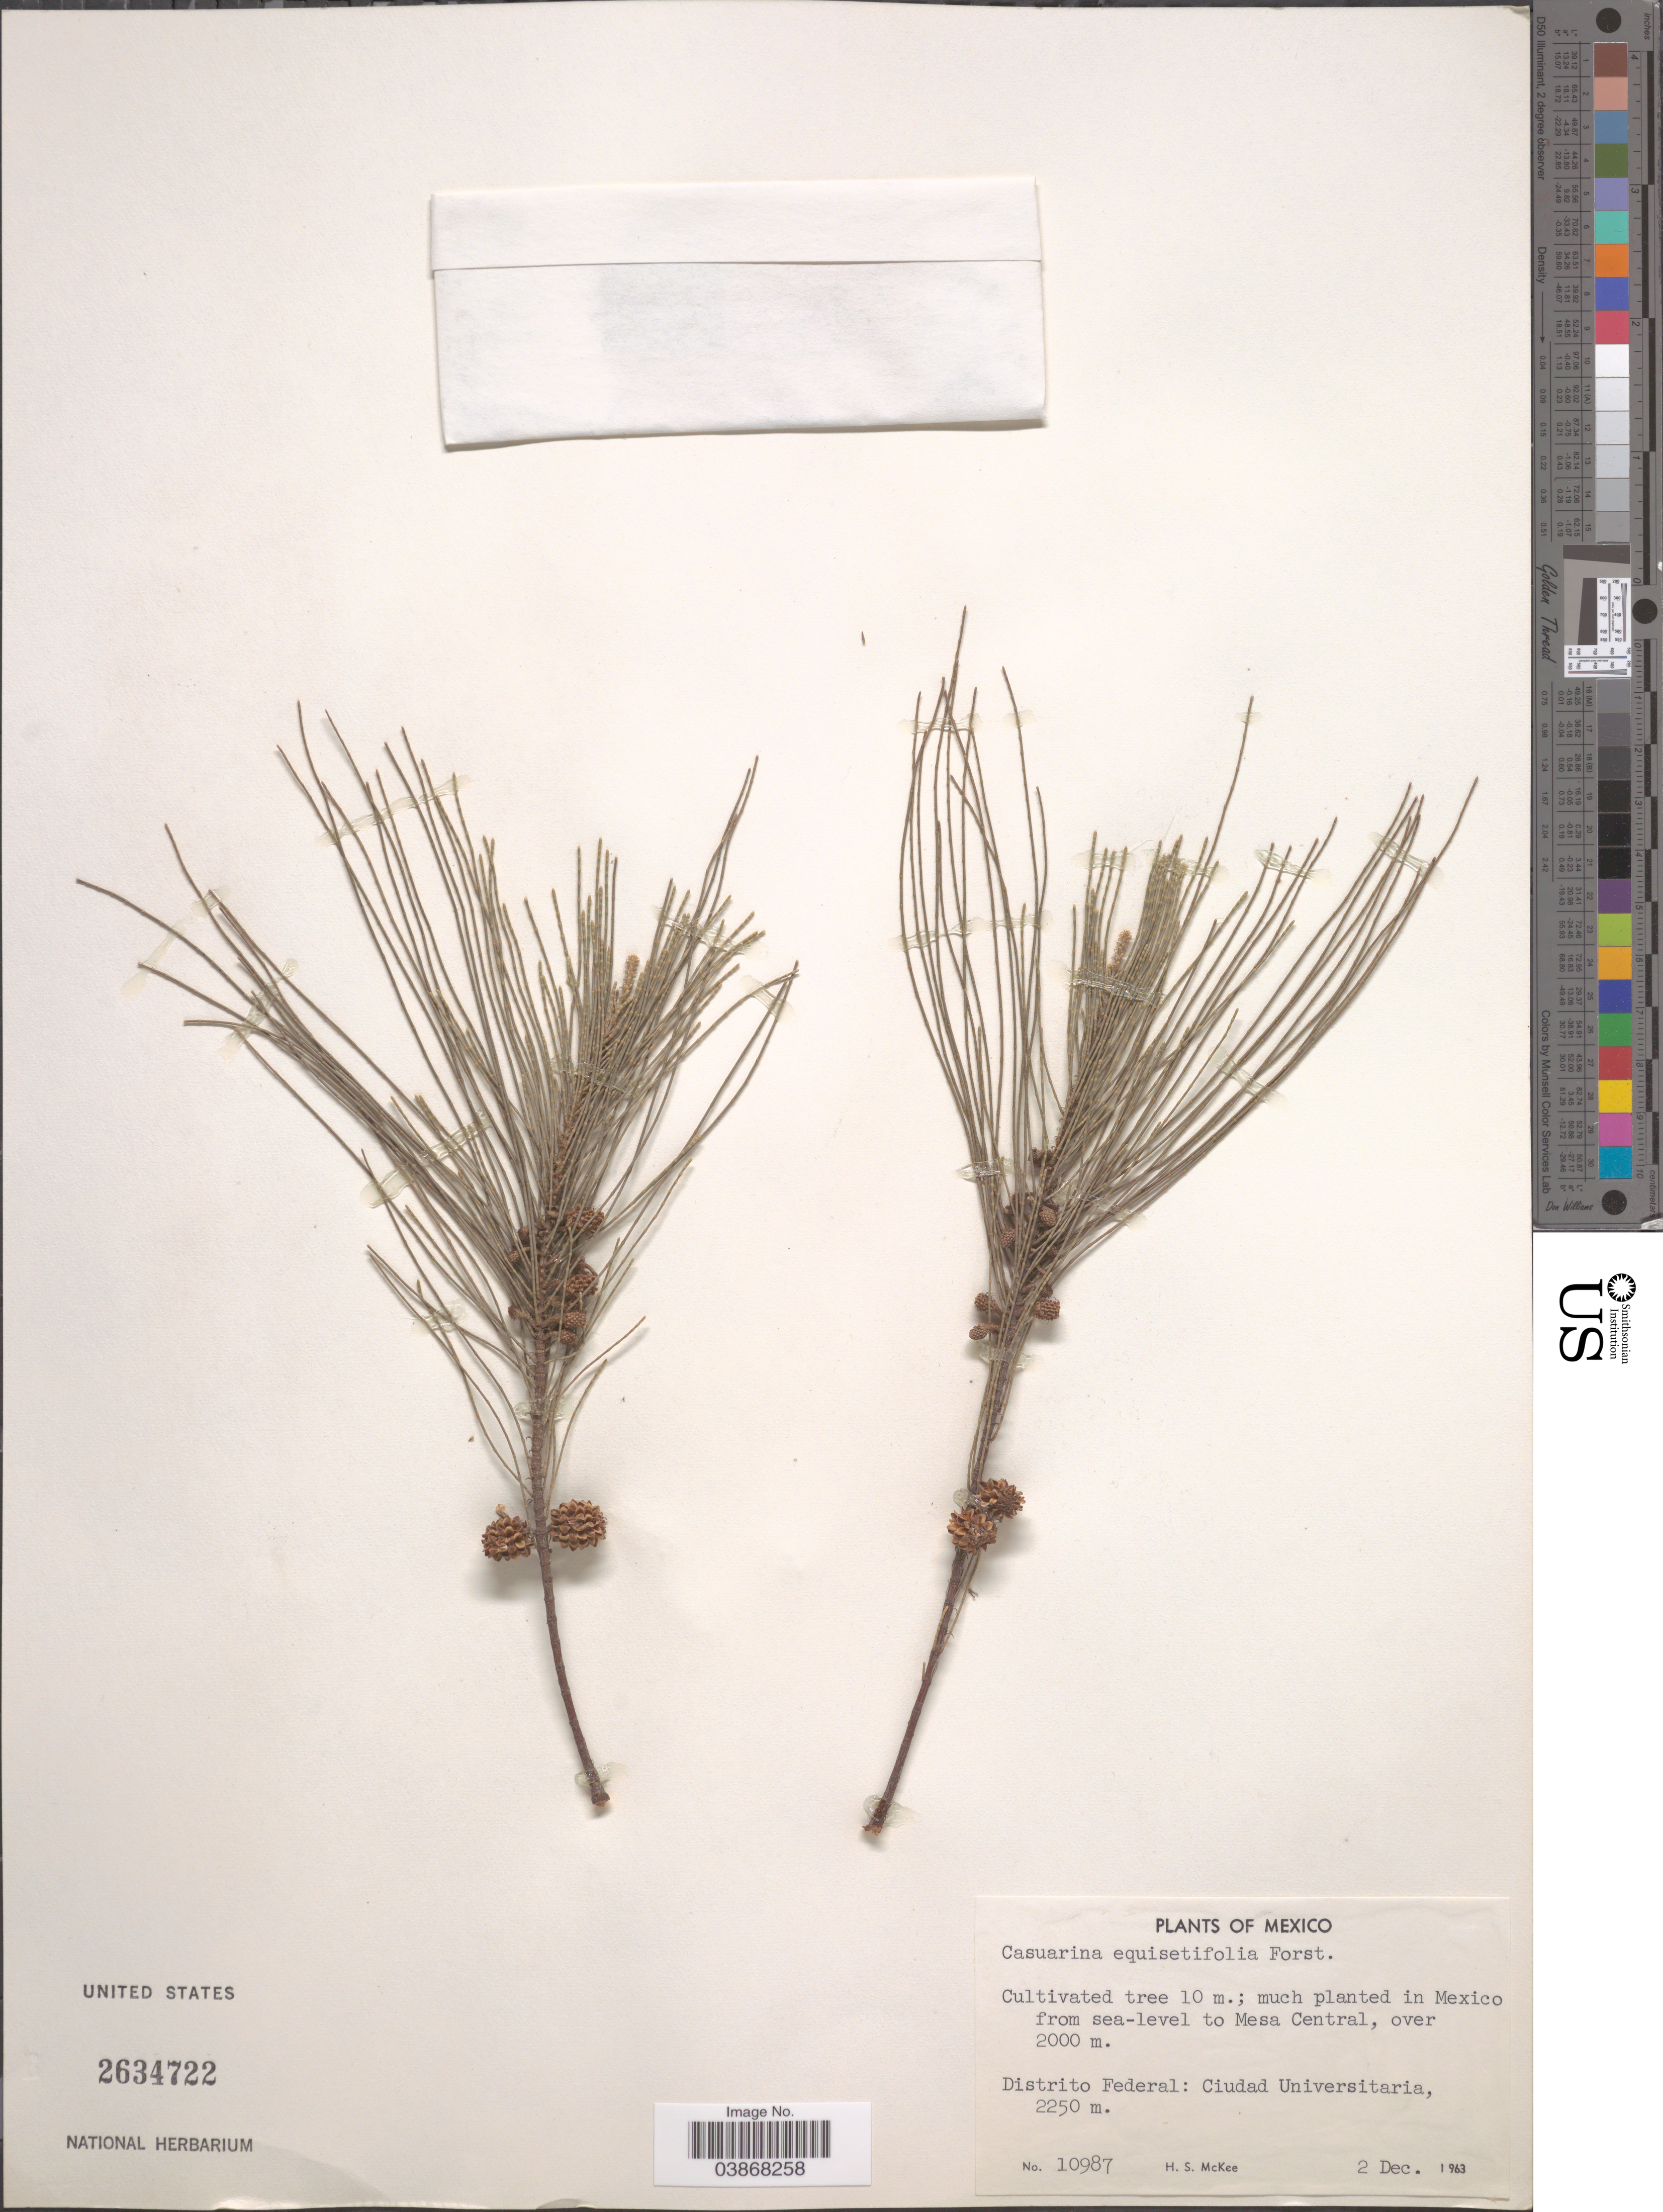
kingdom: Plantae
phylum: Tracheophyta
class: Magnoliopsida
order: Fagales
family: Casuarinaceae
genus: Casuarina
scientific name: Casuarina equisetifolia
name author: L.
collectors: H. S. McKee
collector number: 10987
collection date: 1963-12-02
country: Mexico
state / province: Distrito Federal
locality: In Mexico from sea-level to Mesa Central, Ciudad Universitaria.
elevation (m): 2000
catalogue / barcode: US 2634722